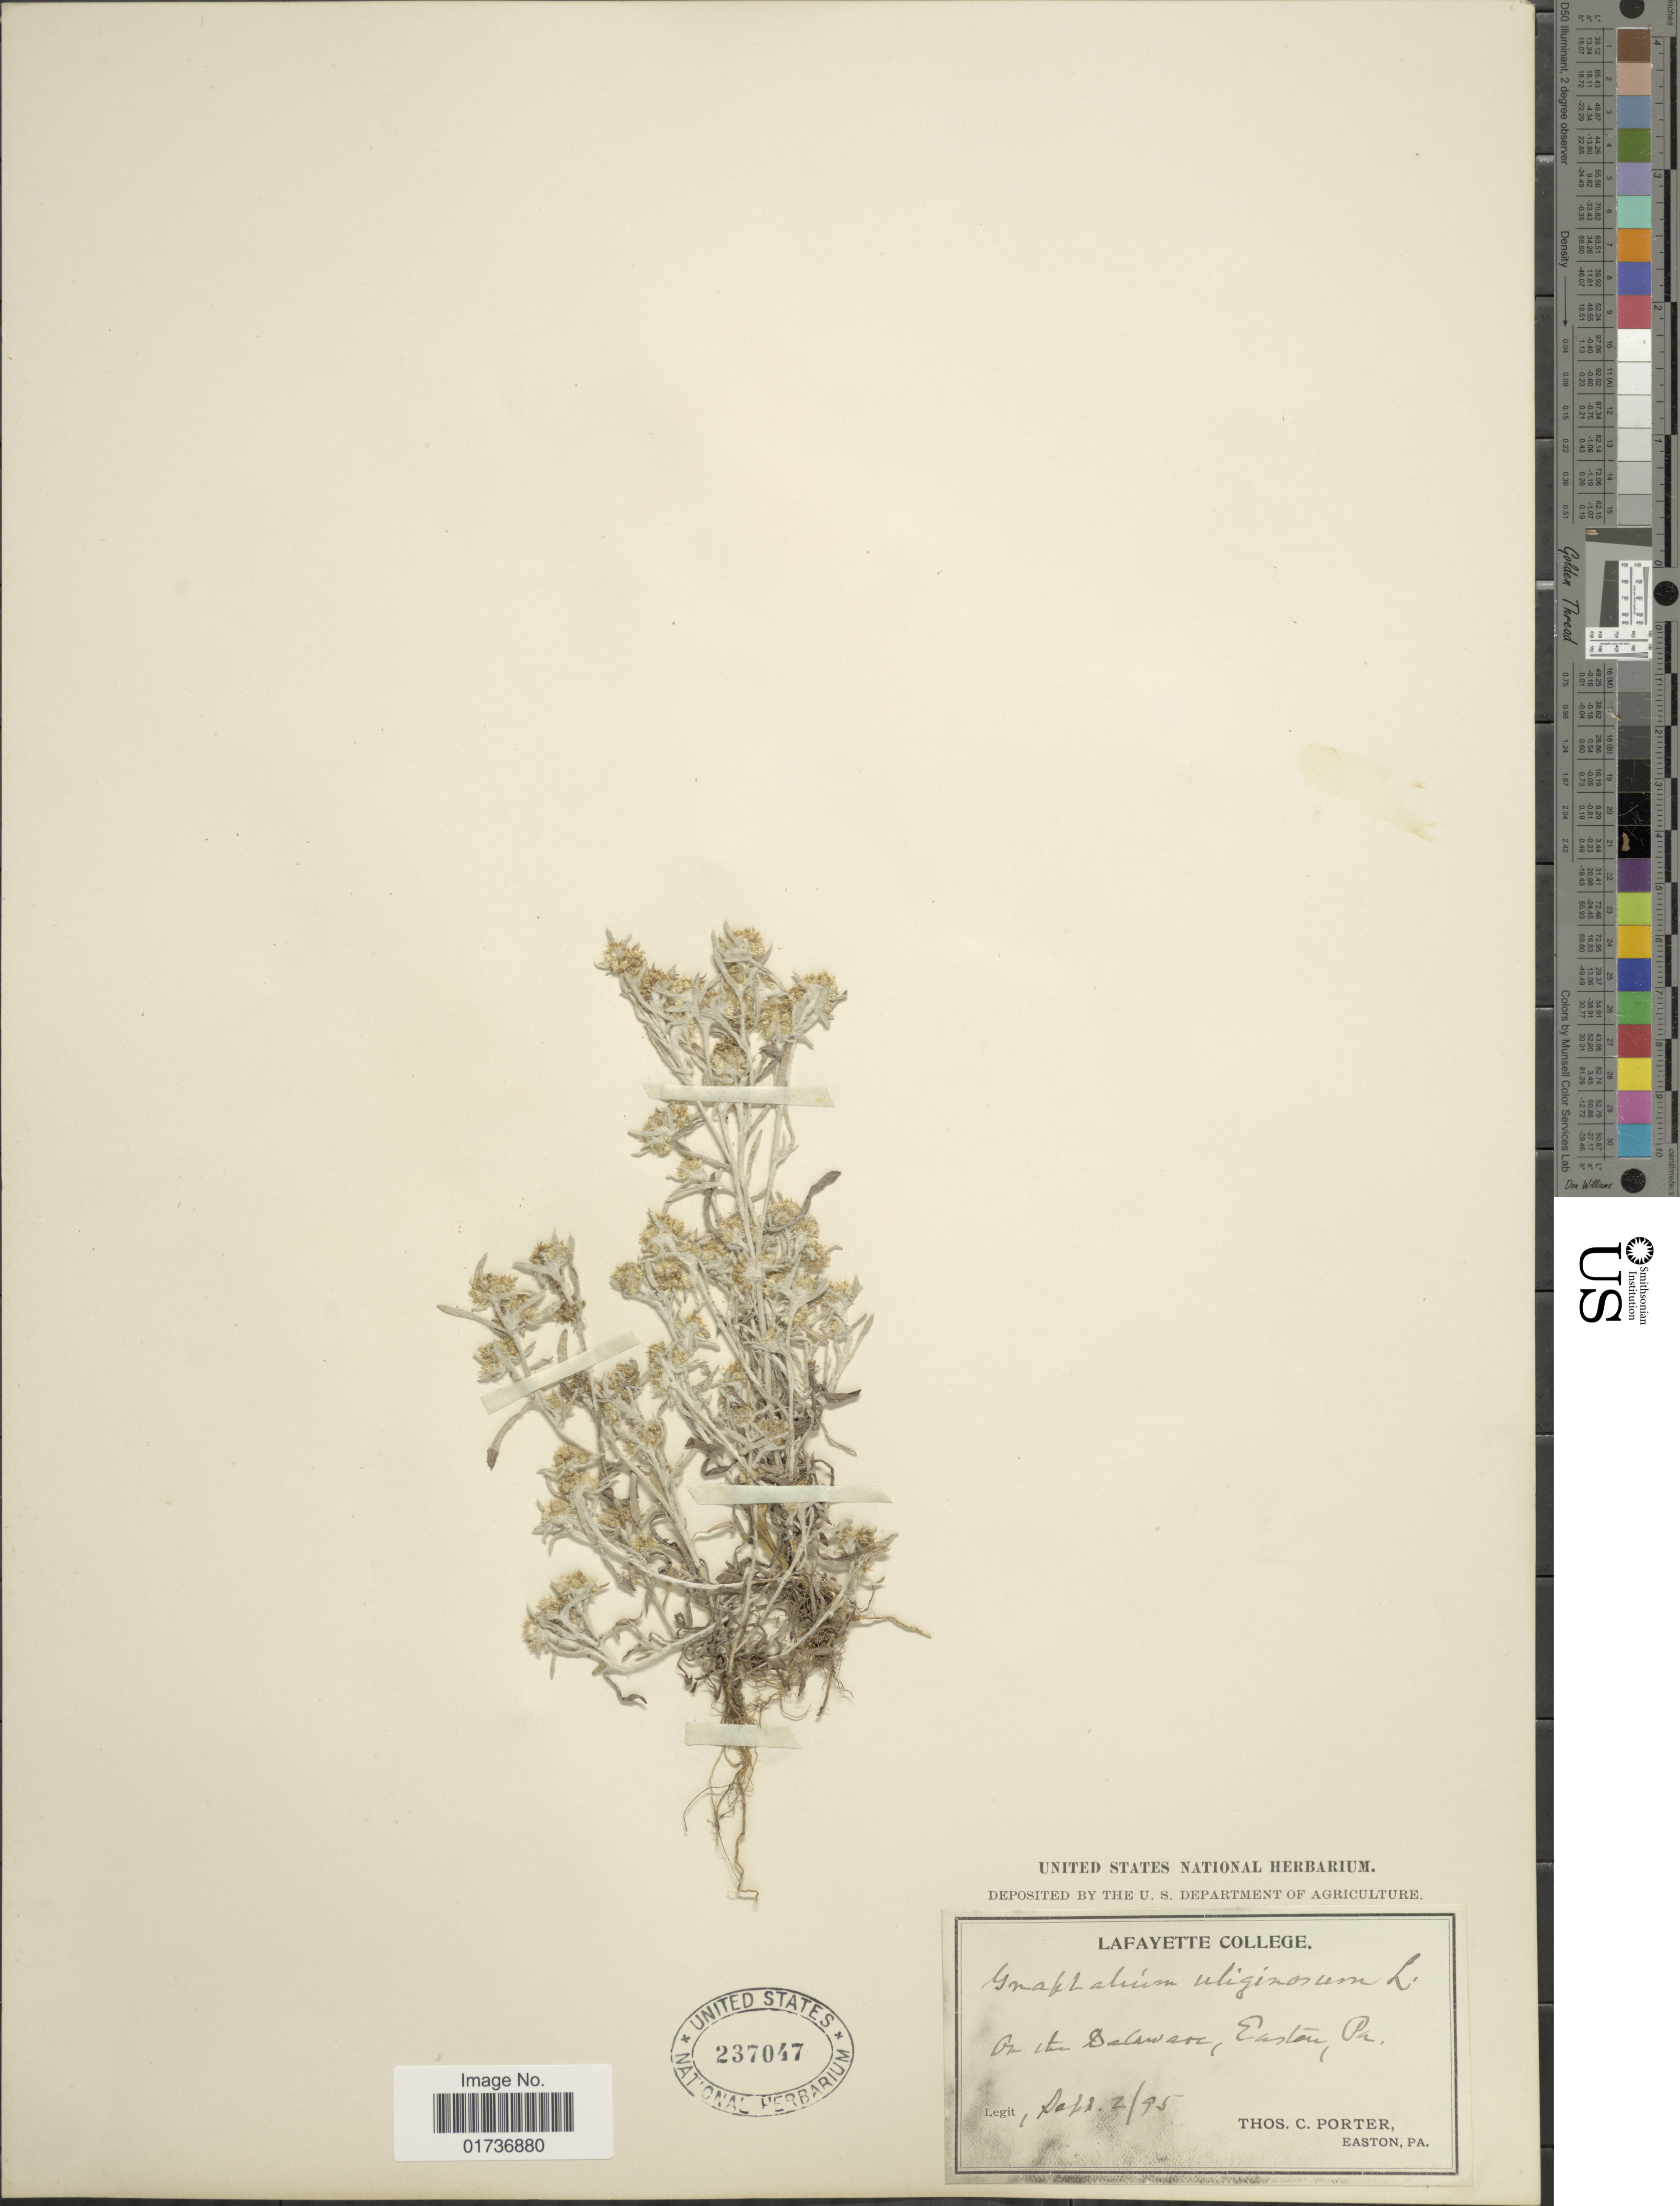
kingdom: Plantae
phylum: Tracheophyta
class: Magnoliopsida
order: Asterales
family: Asteraceae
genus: Gnaphalium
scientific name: Gnaphalium uliginosum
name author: L.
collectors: T. C. Porter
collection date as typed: Transcribed d/m/y: 2/9/95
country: United States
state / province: Pennsylvania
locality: On the Delaware, Easton, Pa.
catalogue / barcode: US 237047